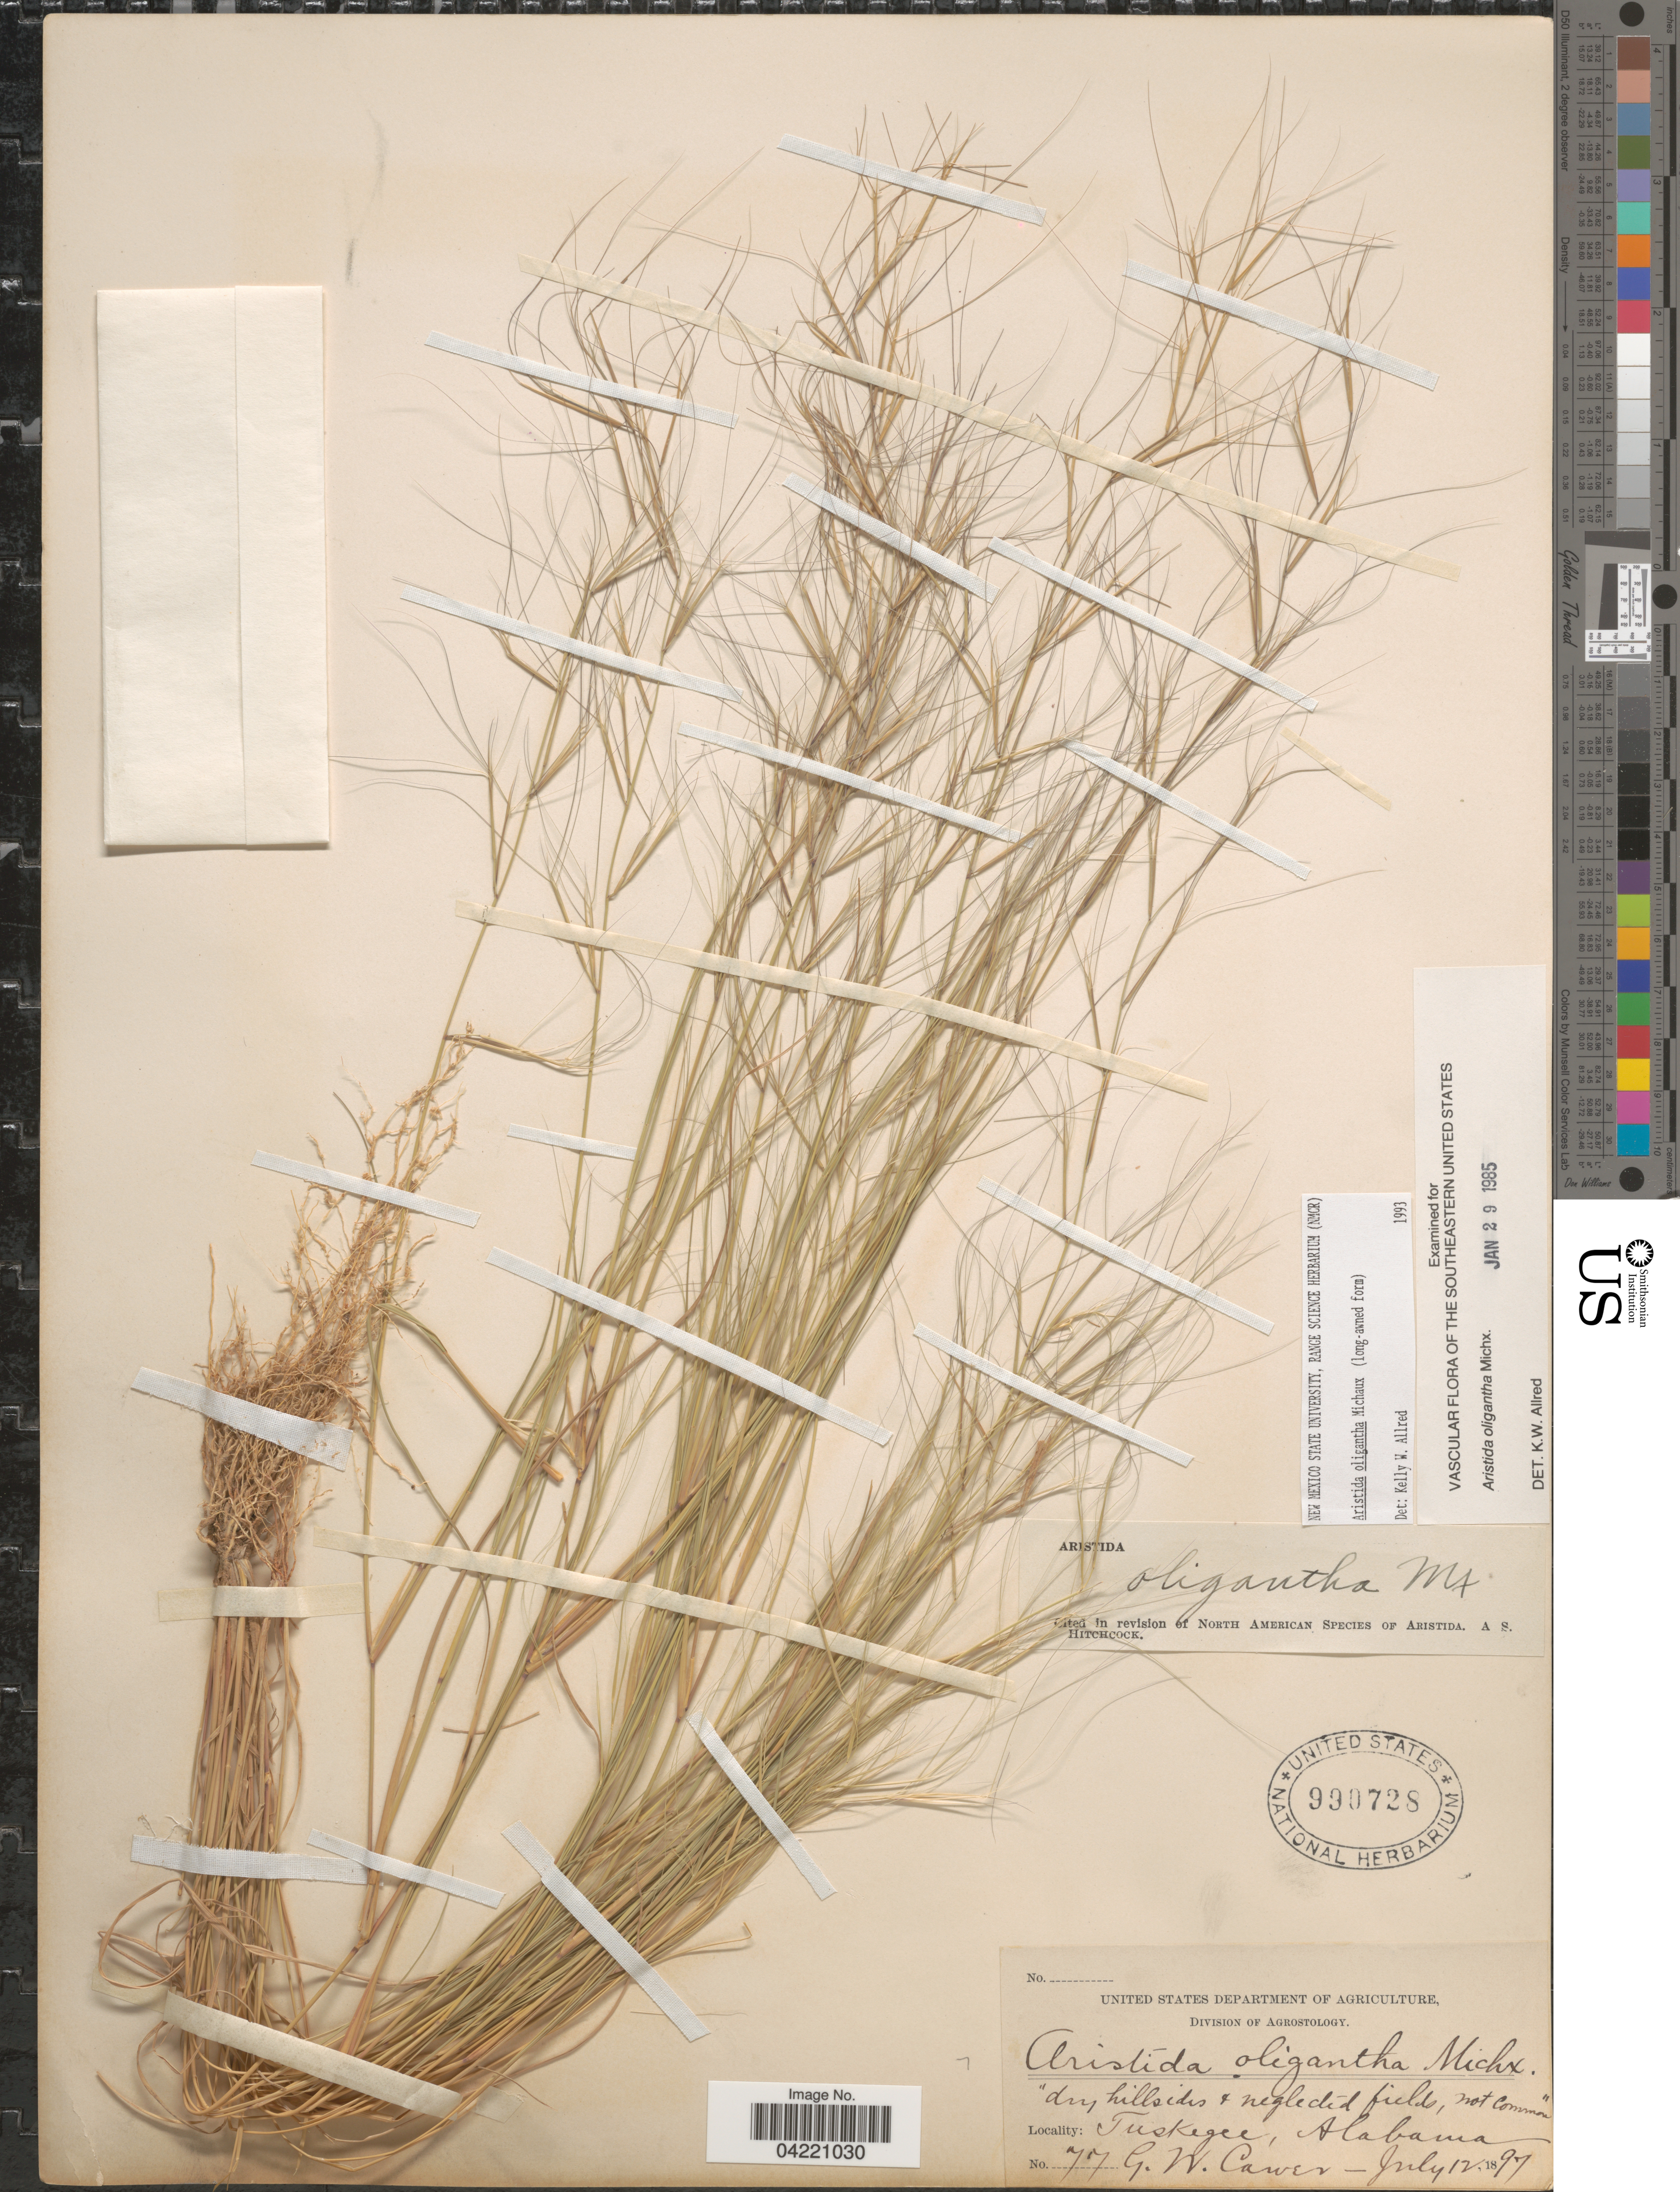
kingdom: Plantae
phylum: Tracheophyta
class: Liliopsida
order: Poales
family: Poaceae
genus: Aristida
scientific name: Aristida oligantha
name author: Michx.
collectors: G. Cawer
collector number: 77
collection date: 1897-07-12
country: United States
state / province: Alabama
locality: Tuskegee.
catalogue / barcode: US 990728